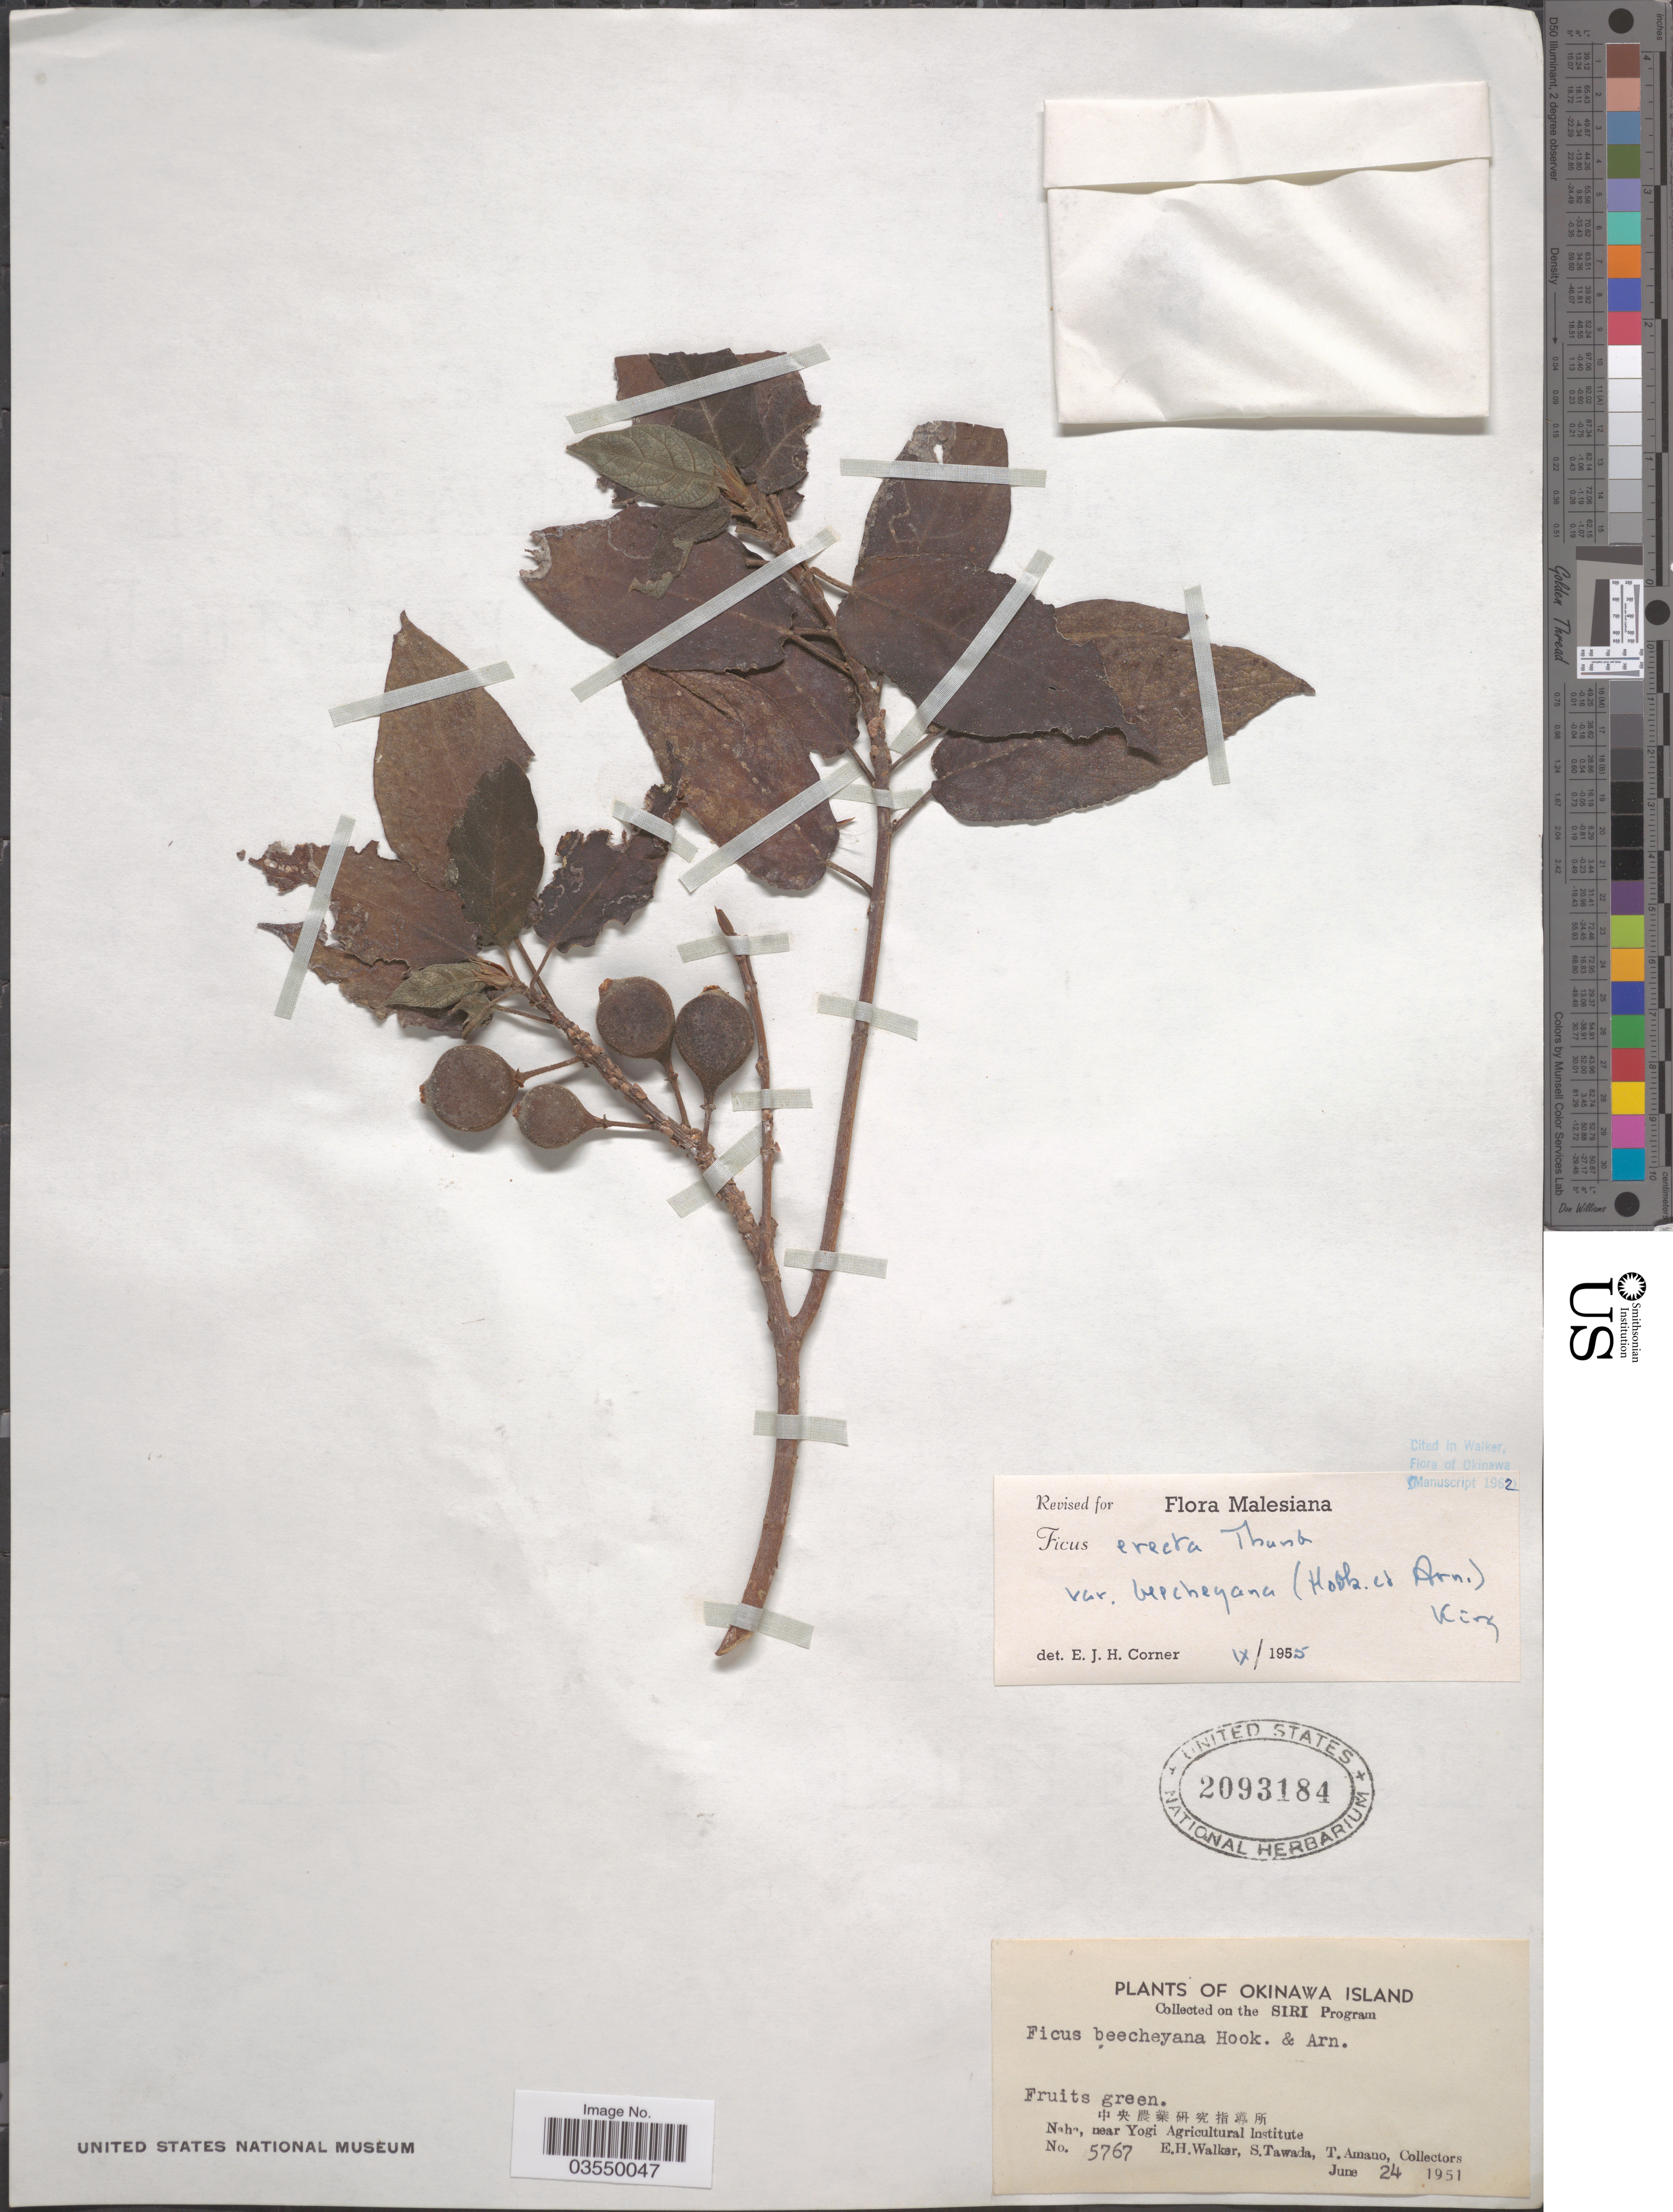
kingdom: Plantae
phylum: Tracheophyta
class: Magnoliopsida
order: Rosales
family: Moraceae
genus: Ficus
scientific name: Ficus erecta var. beecheyana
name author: (Hook. & Arn.) King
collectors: E. H. Walker, S. Tawada & T. Amano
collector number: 5767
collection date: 1951-06-24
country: Japan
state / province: Okinawa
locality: Okinawa Island. X. Naha, near Yogi Agricultural Institute.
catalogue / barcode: US 2093184